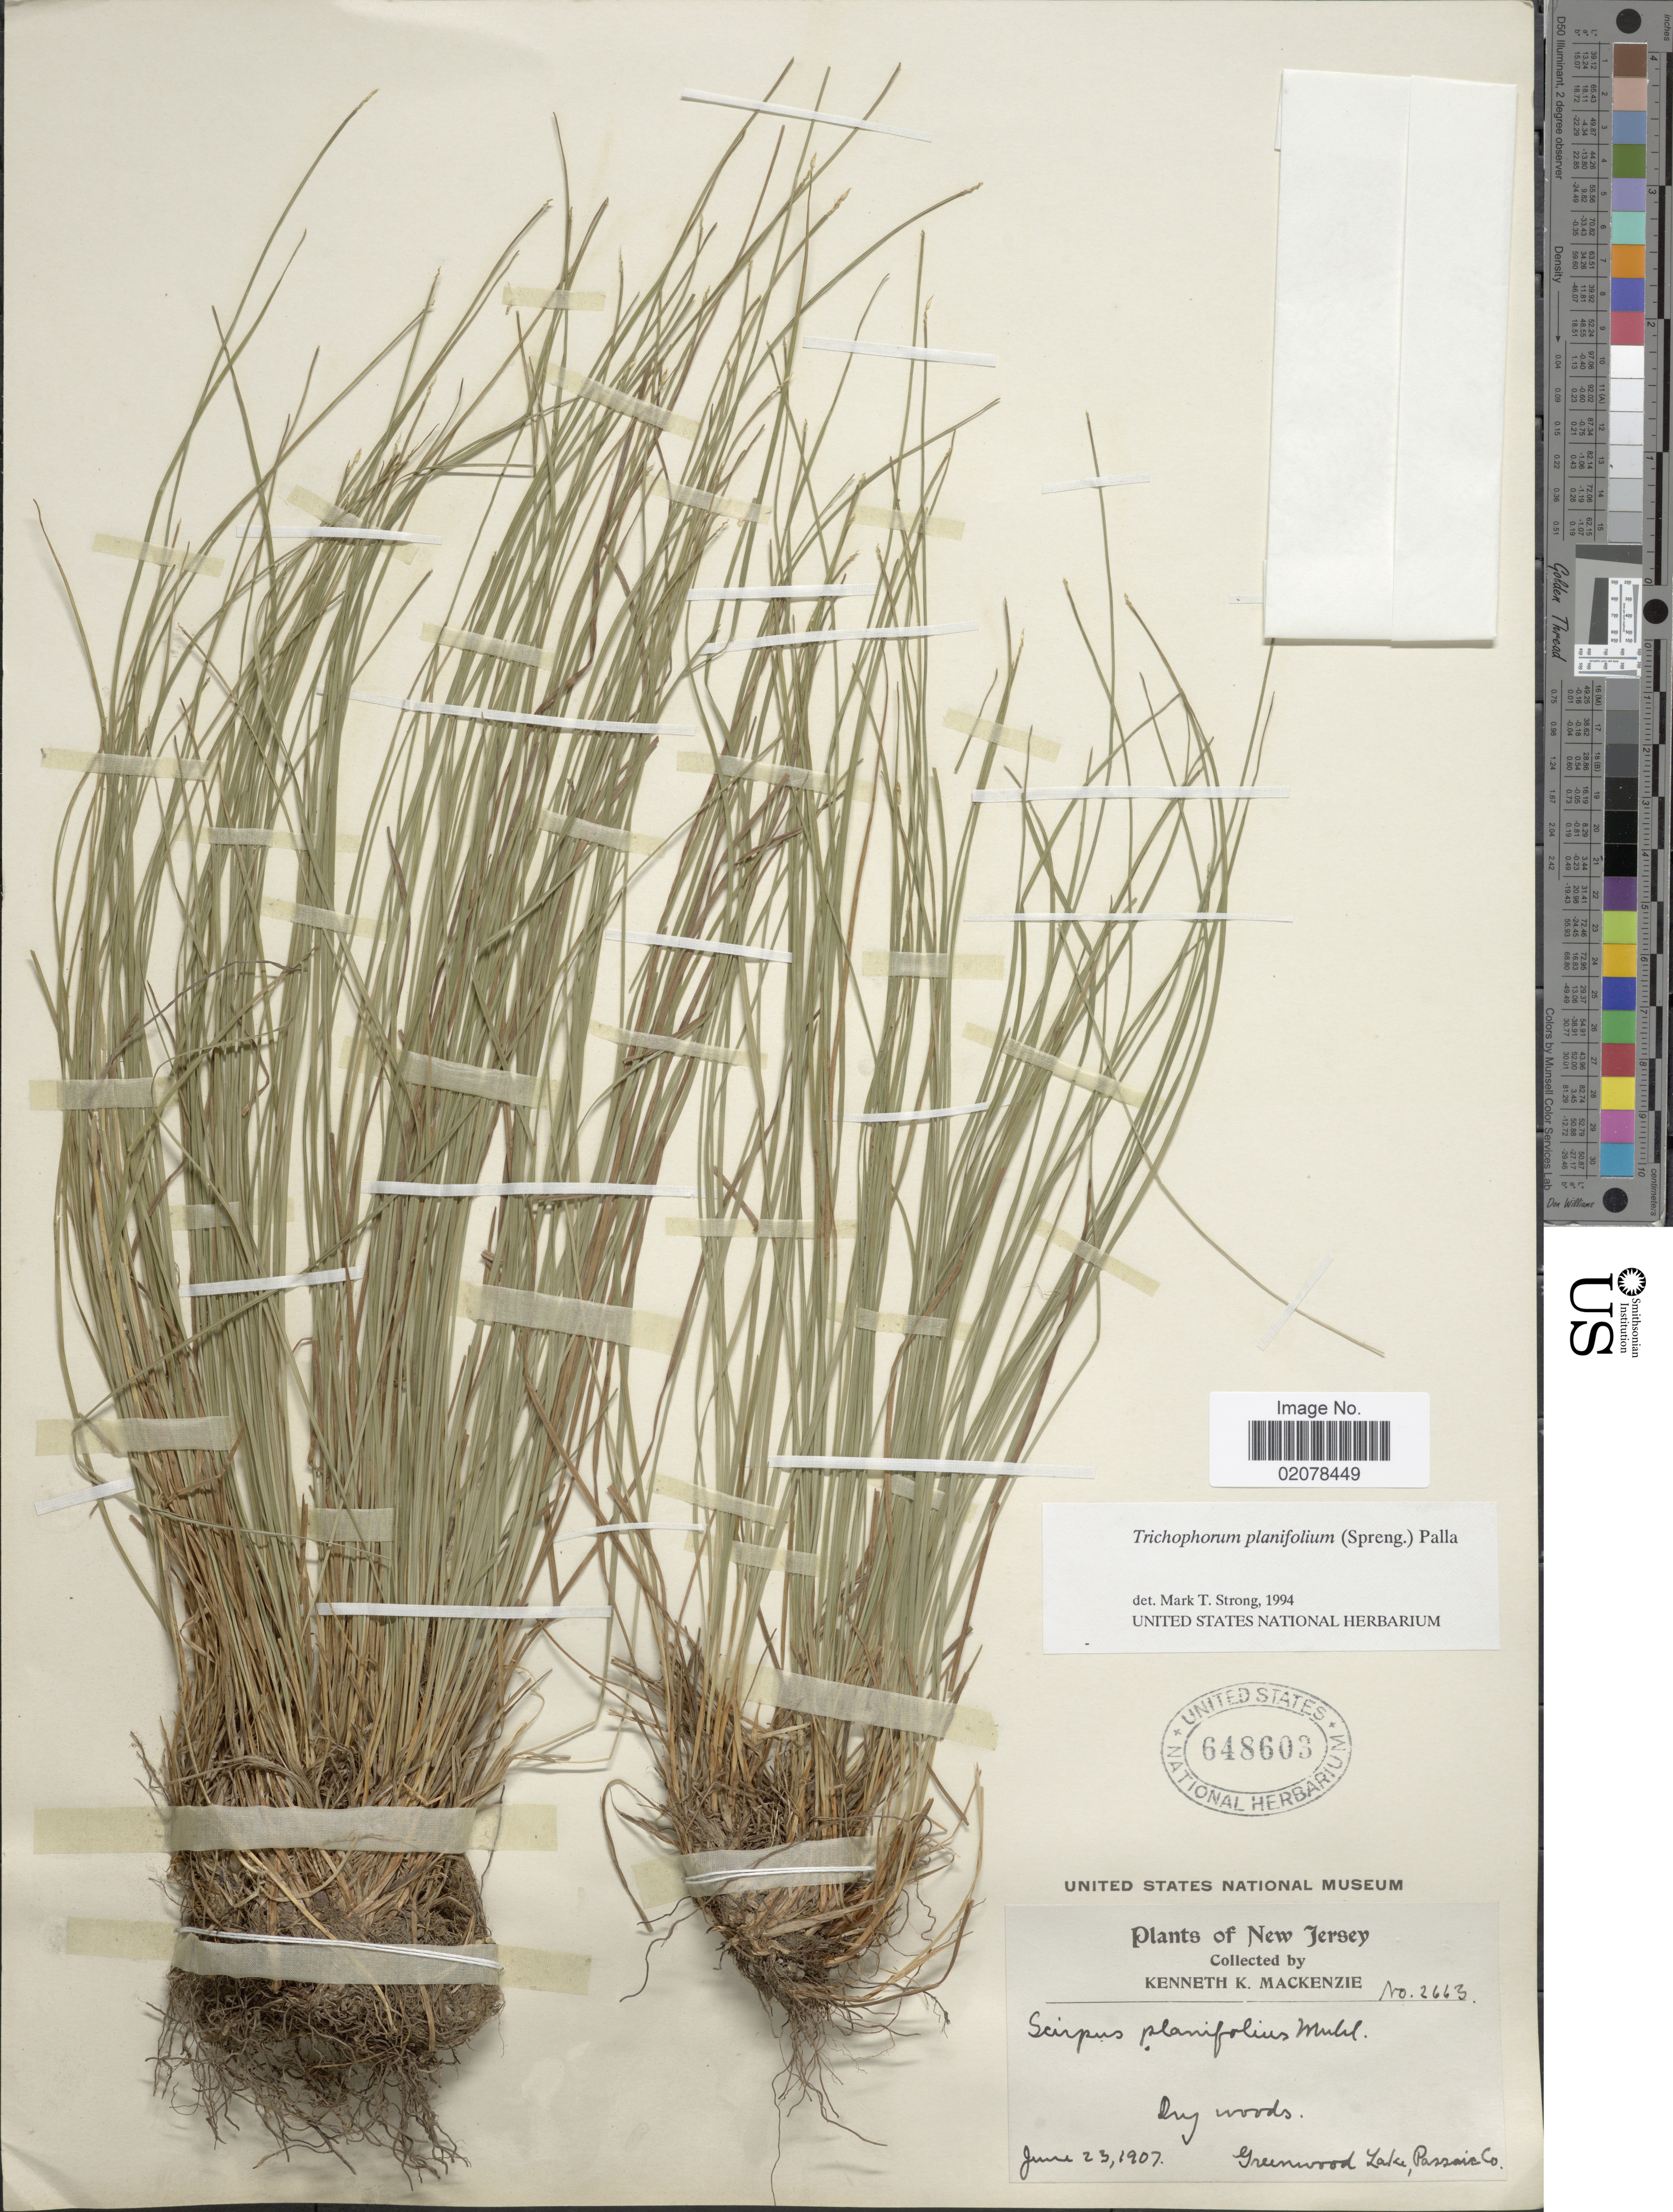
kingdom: Plantae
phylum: Tracheophyta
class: Liliopsida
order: Poales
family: Cyperaceae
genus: Trichophorum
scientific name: Trichophorum planifolium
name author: (Spreng.) Palla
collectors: K. K. Mackenzie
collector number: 2663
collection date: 1907-06-23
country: United States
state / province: New Jersey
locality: Dry woods, Greenwood Lake, Passaic Co.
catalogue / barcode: US 648603